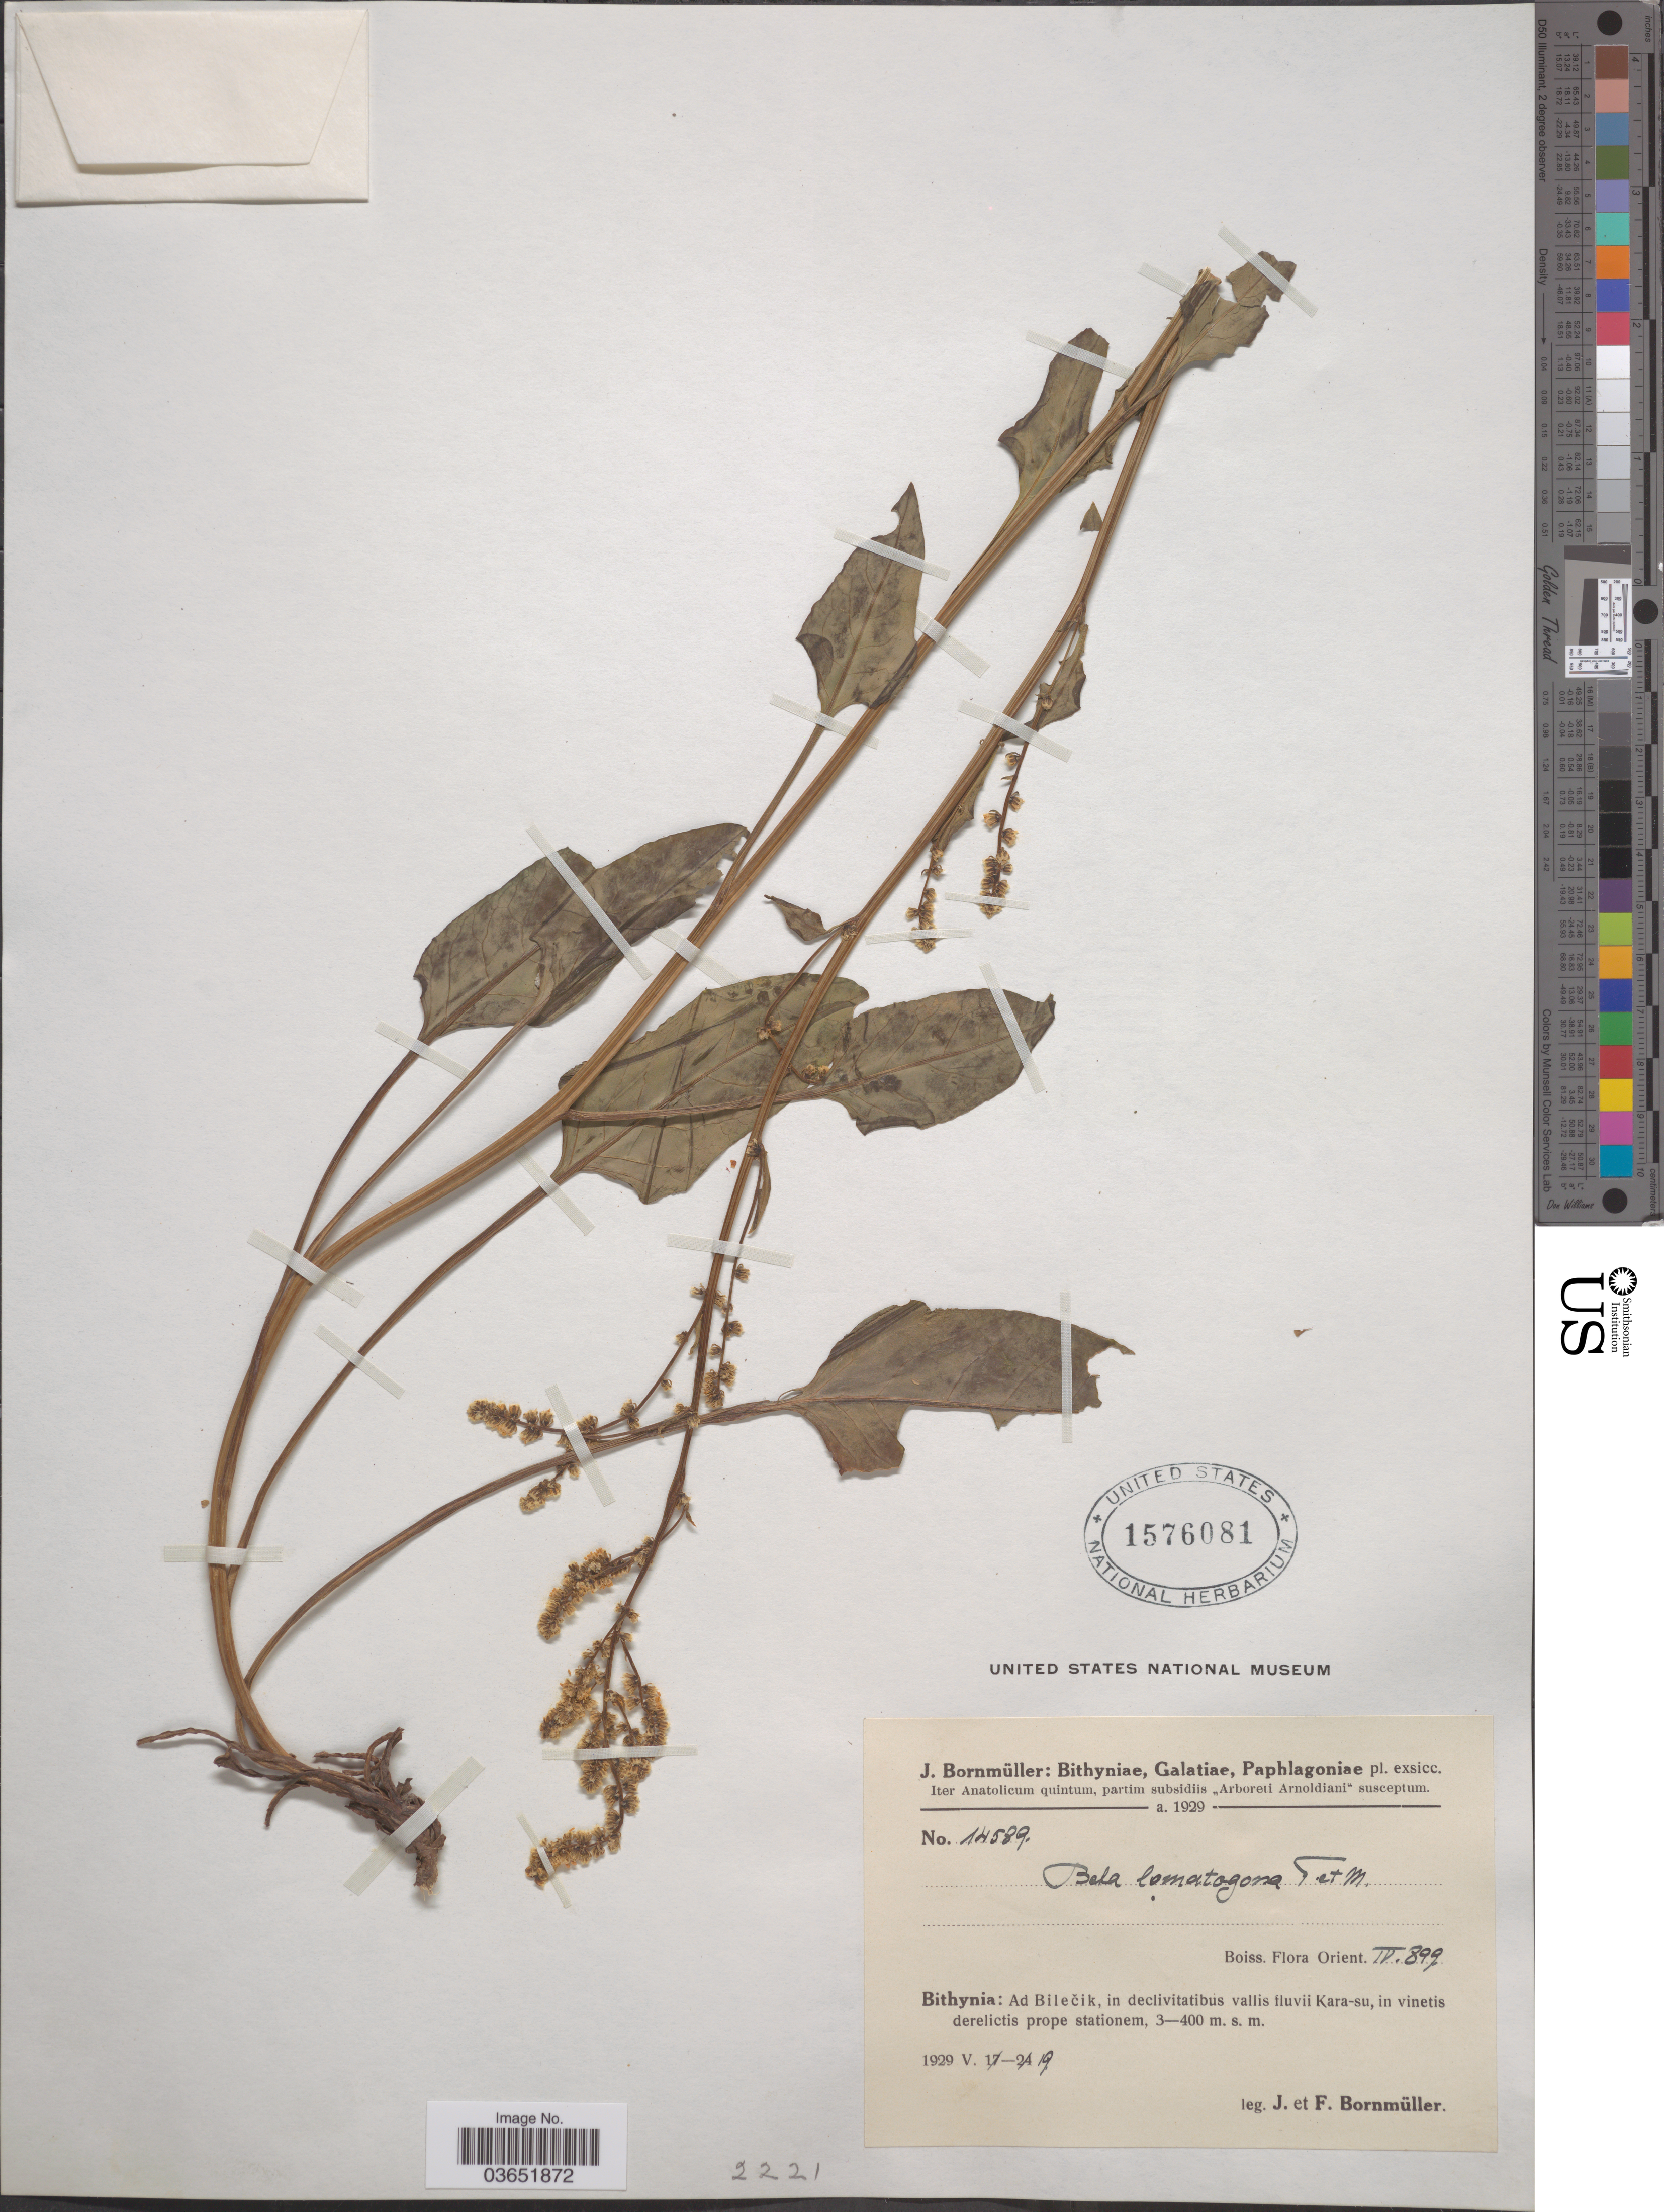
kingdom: Plantae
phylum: Tracheophyta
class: Magnoliopsida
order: Caryophyllales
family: Amaranthaceae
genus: Beta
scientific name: Beta lomatogona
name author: Fisch. & C.A. Mey.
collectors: J. Bornmüller & F. Bornmüller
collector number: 14589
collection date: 1929-05-19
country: Turkey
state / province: Bilecik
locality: Bithynia: Ad Bilečik, in declivitatibus vallis fluvii Kara-su, in vinetis derelictis prope stationem.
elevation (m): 300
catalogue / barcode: US 1576081